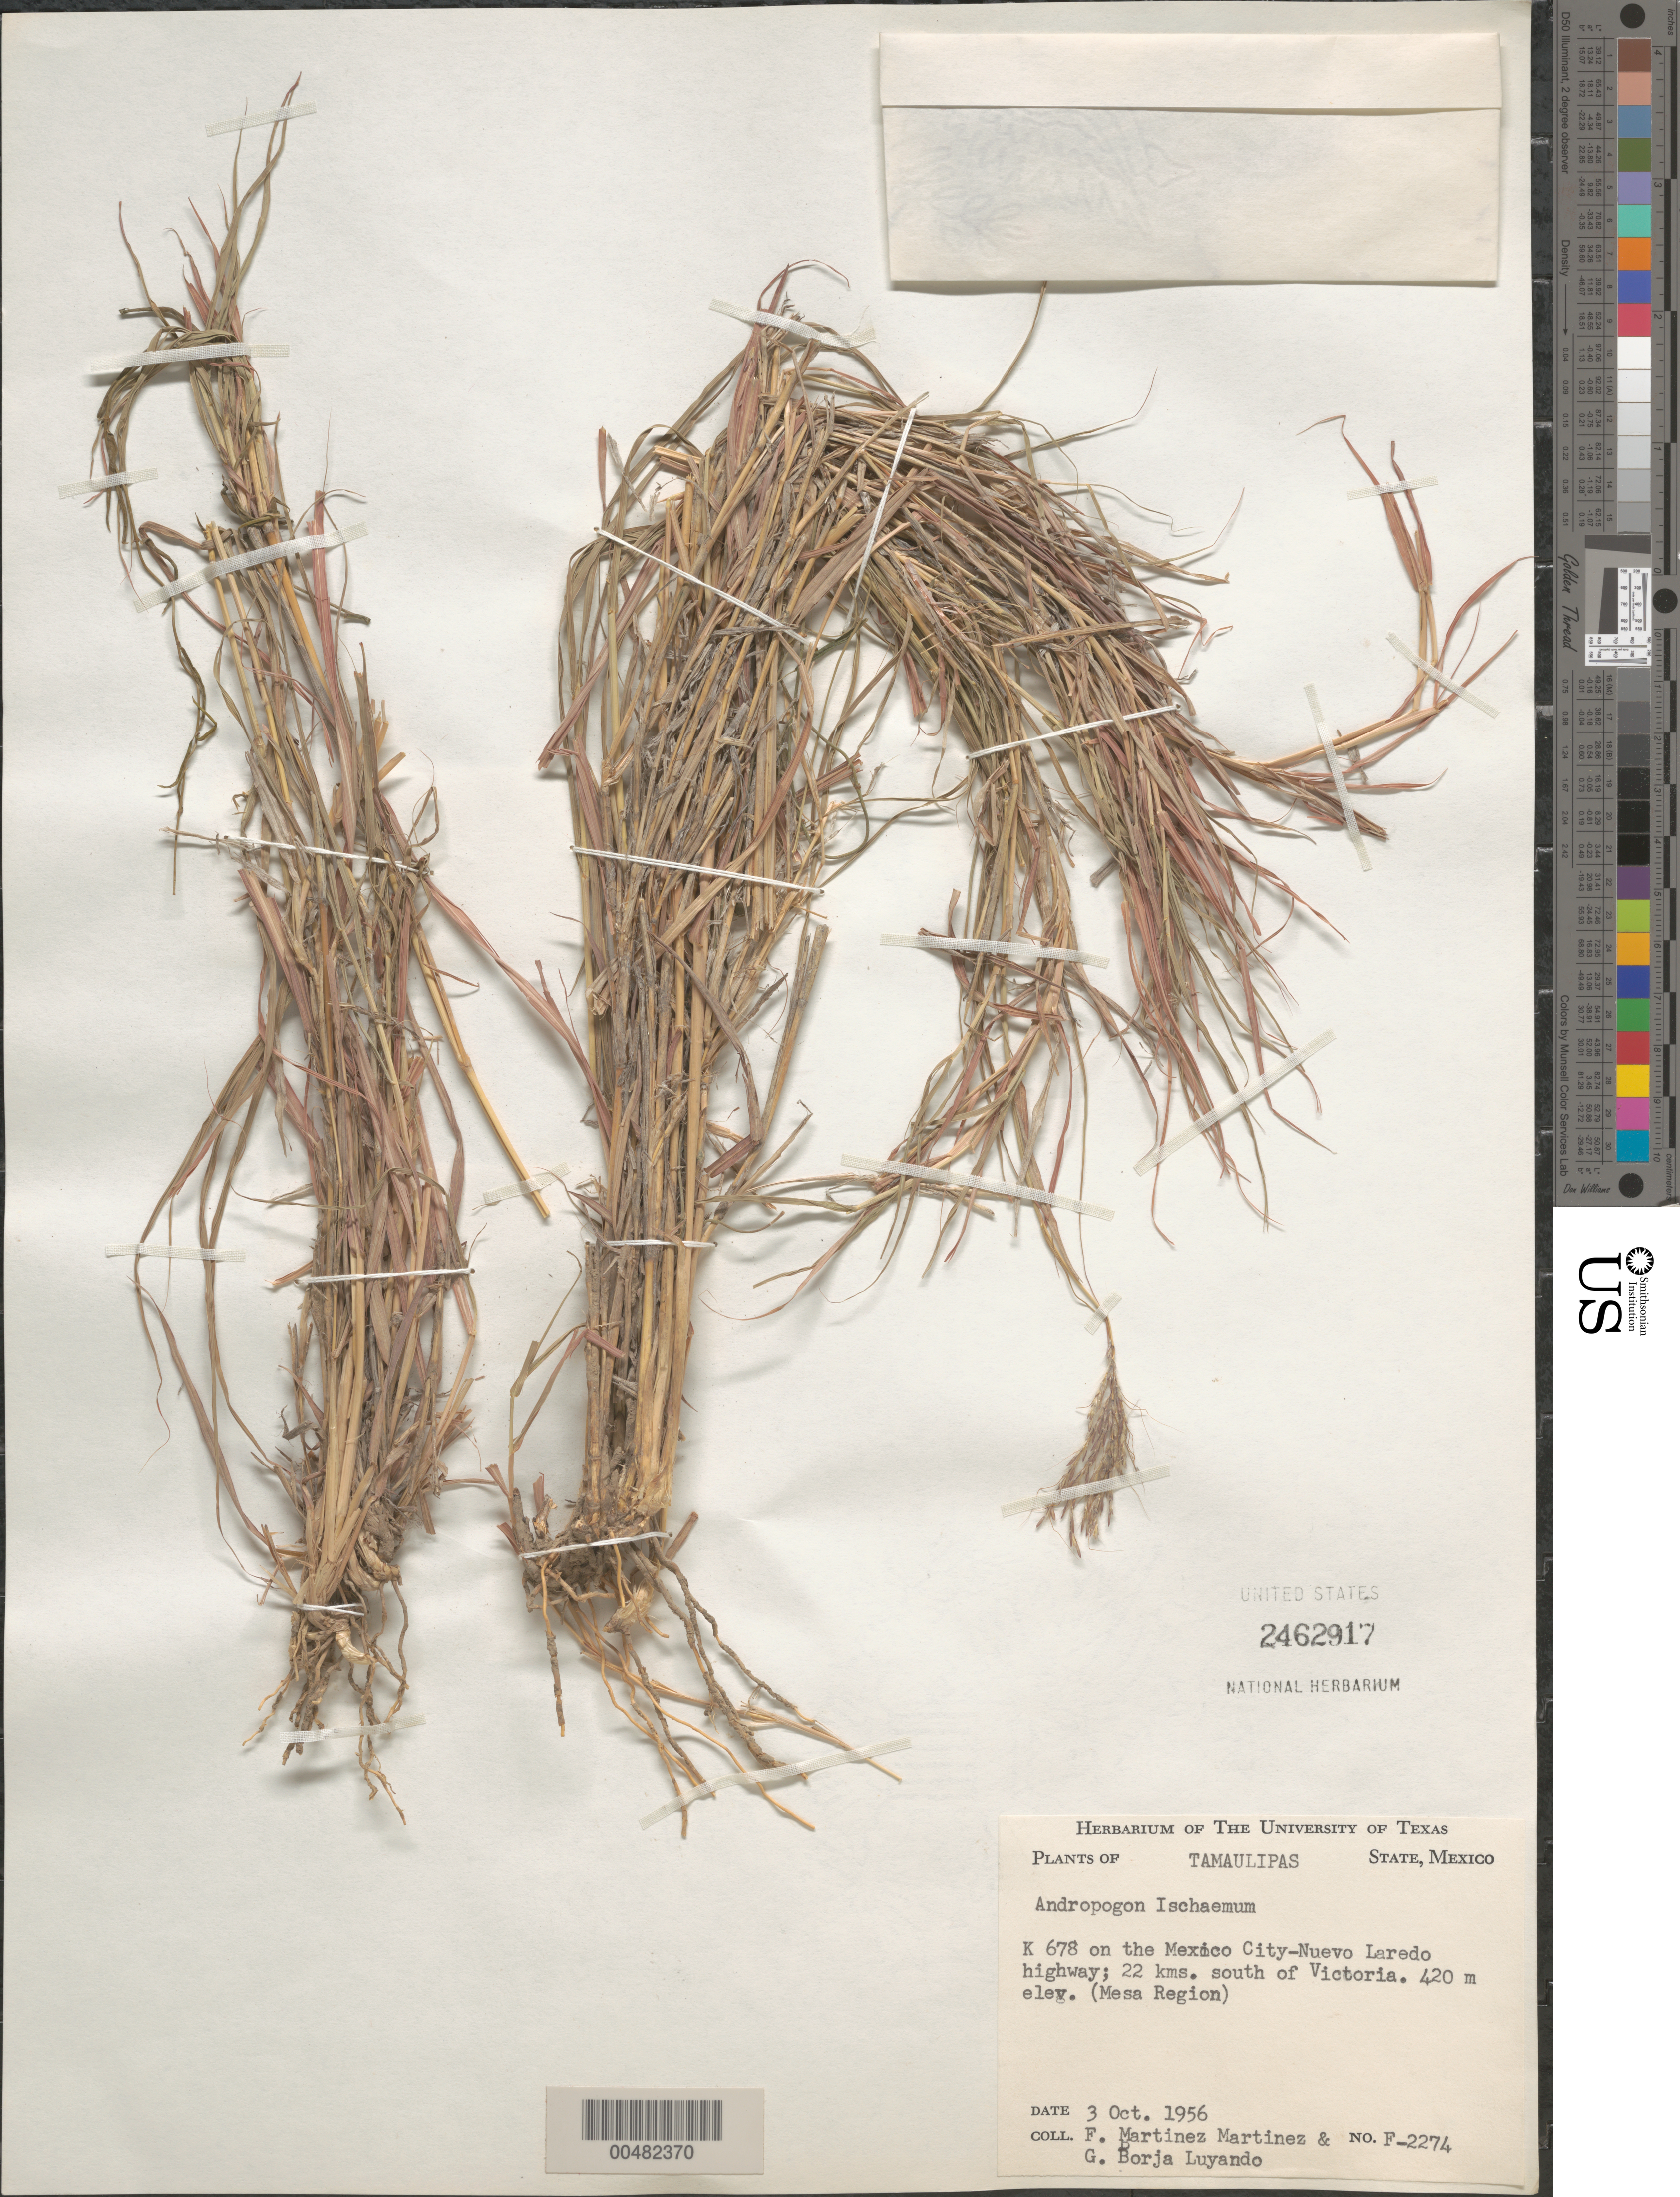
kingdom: Plantae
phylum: Tracheophyta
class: Liliopsida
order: Poales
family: Poaceae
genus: Bothriochloa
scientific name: Bothriochloa laguroides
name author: (DC.) Herter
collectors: F. Martinez-M. & G. Borja-Luyando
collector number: F-2274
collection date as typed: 3 Oct 1956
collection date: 1956-10-03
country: Mexico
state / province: Tamaulipas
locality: K 678 on the Mexico City-Nuevo Laredo hwy, 22 km S of Victoria, Mesa Region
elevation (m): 420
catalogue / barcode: US 2462917